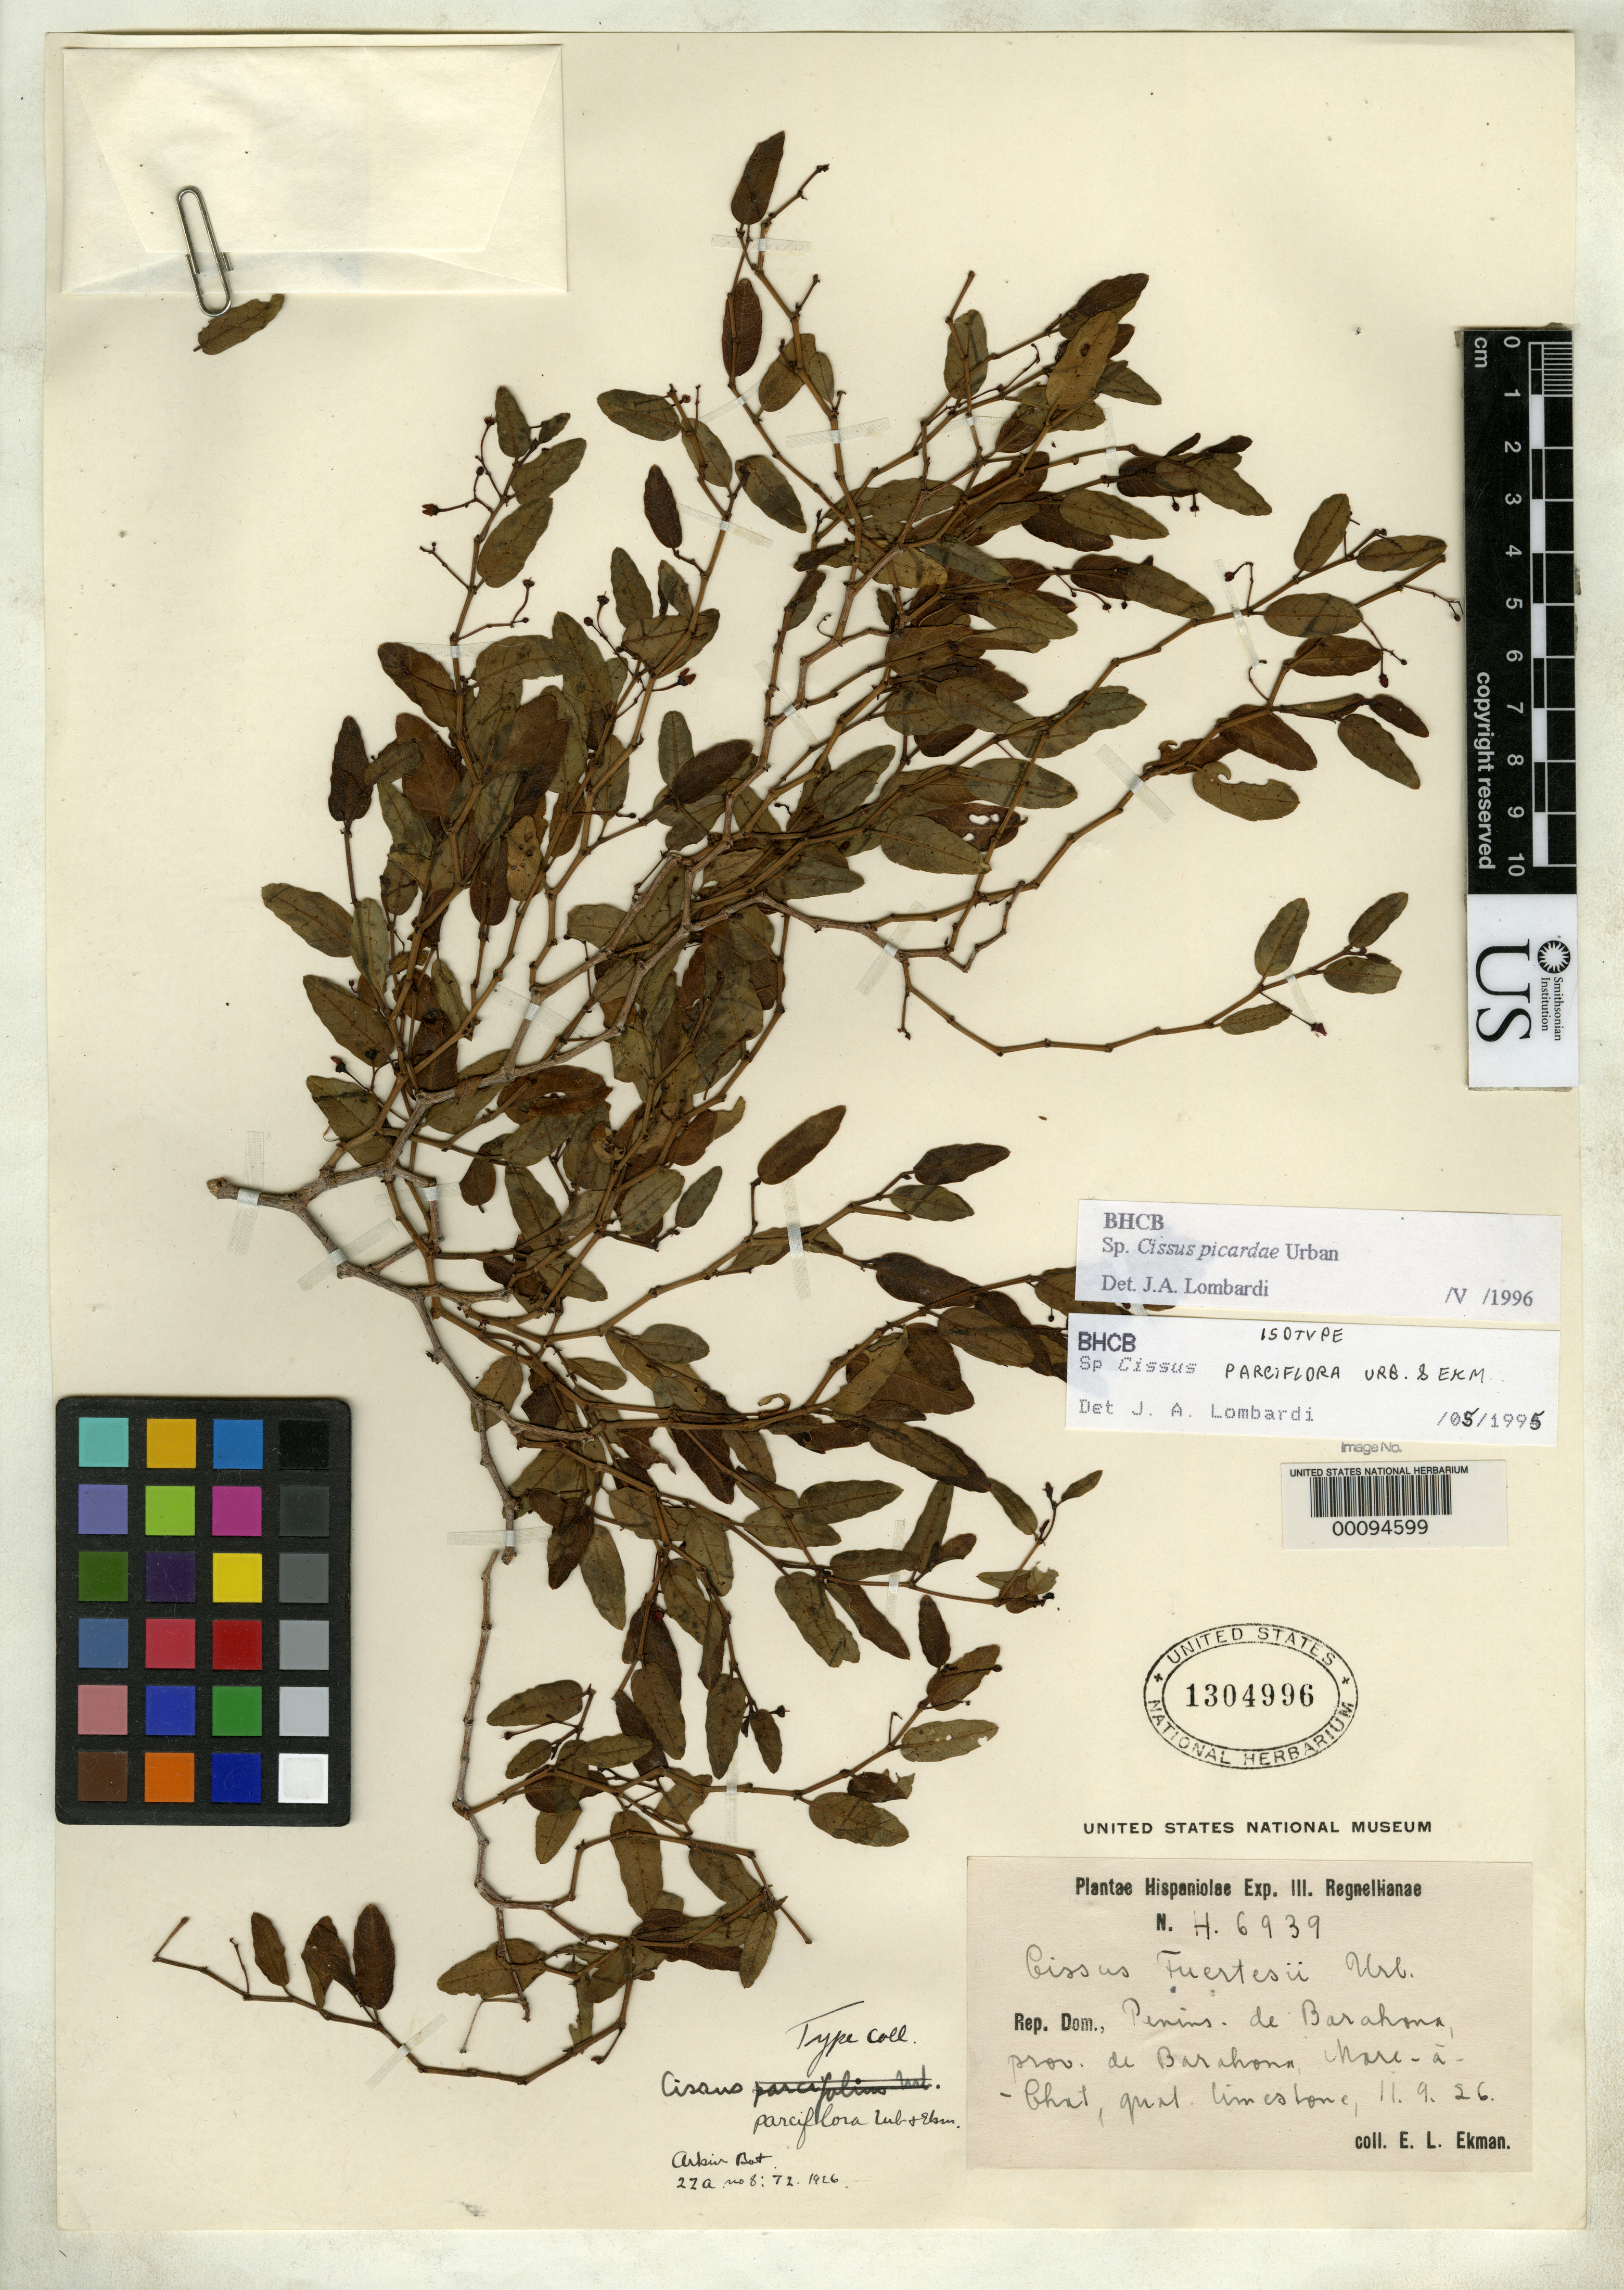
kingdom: Plantae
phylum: Tracheophyta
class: Magnoliopsida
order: Vitales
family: Vitaceae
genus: Cissus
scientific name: Cissus parciflora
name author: Urb. & Ekman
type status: Isotype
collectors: E. L. Ekman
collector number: H 6939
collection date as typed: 11 Sep 1926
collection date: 1926-09-11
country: Haiti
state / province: Barahona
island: Hispaniola Island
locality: Mare-a-chat.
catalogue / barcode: US 1304996